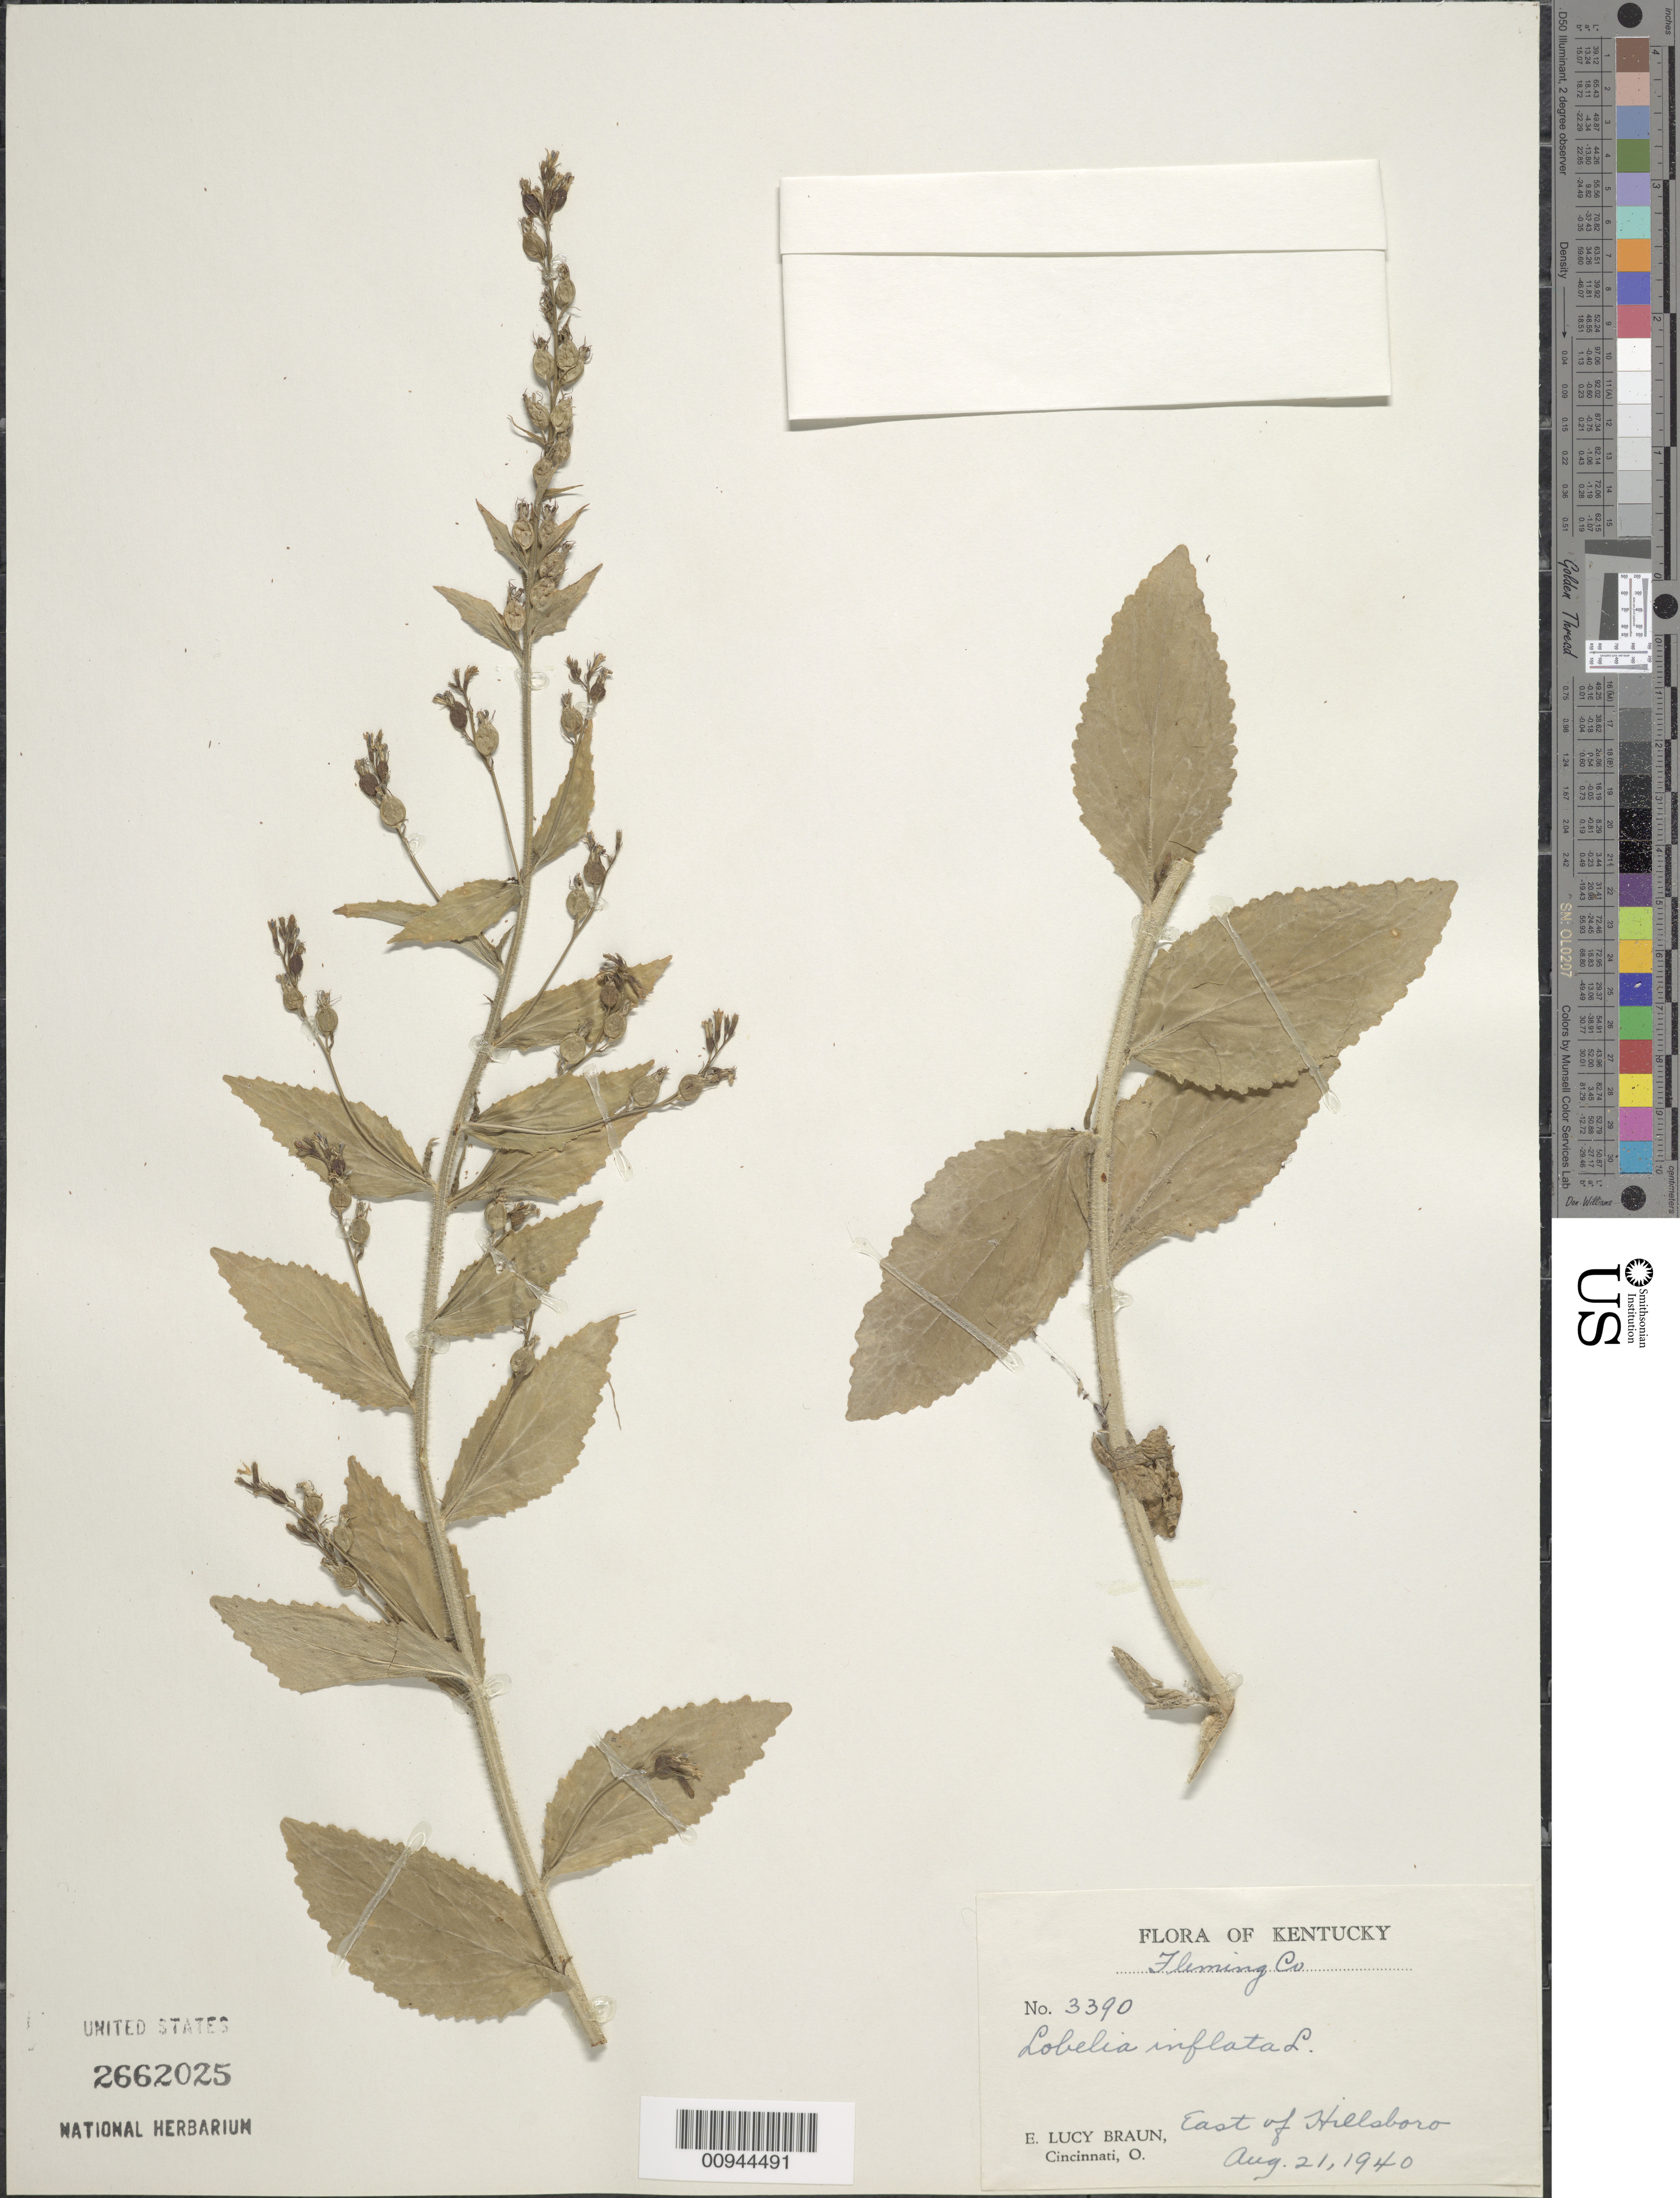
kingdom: Plantae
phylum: Tracheophyta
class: Magnoliopsida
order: Asterales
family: Campanulaceae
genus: Lobelia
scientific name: Lobelia inflata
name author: L.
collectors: E. L. Braun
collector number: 3390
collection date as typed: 21 Aug 1940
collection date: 1940-08-21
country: United States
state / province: Kentucky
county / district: Fleming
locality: E of Hillsboro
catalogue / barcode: US 2662025